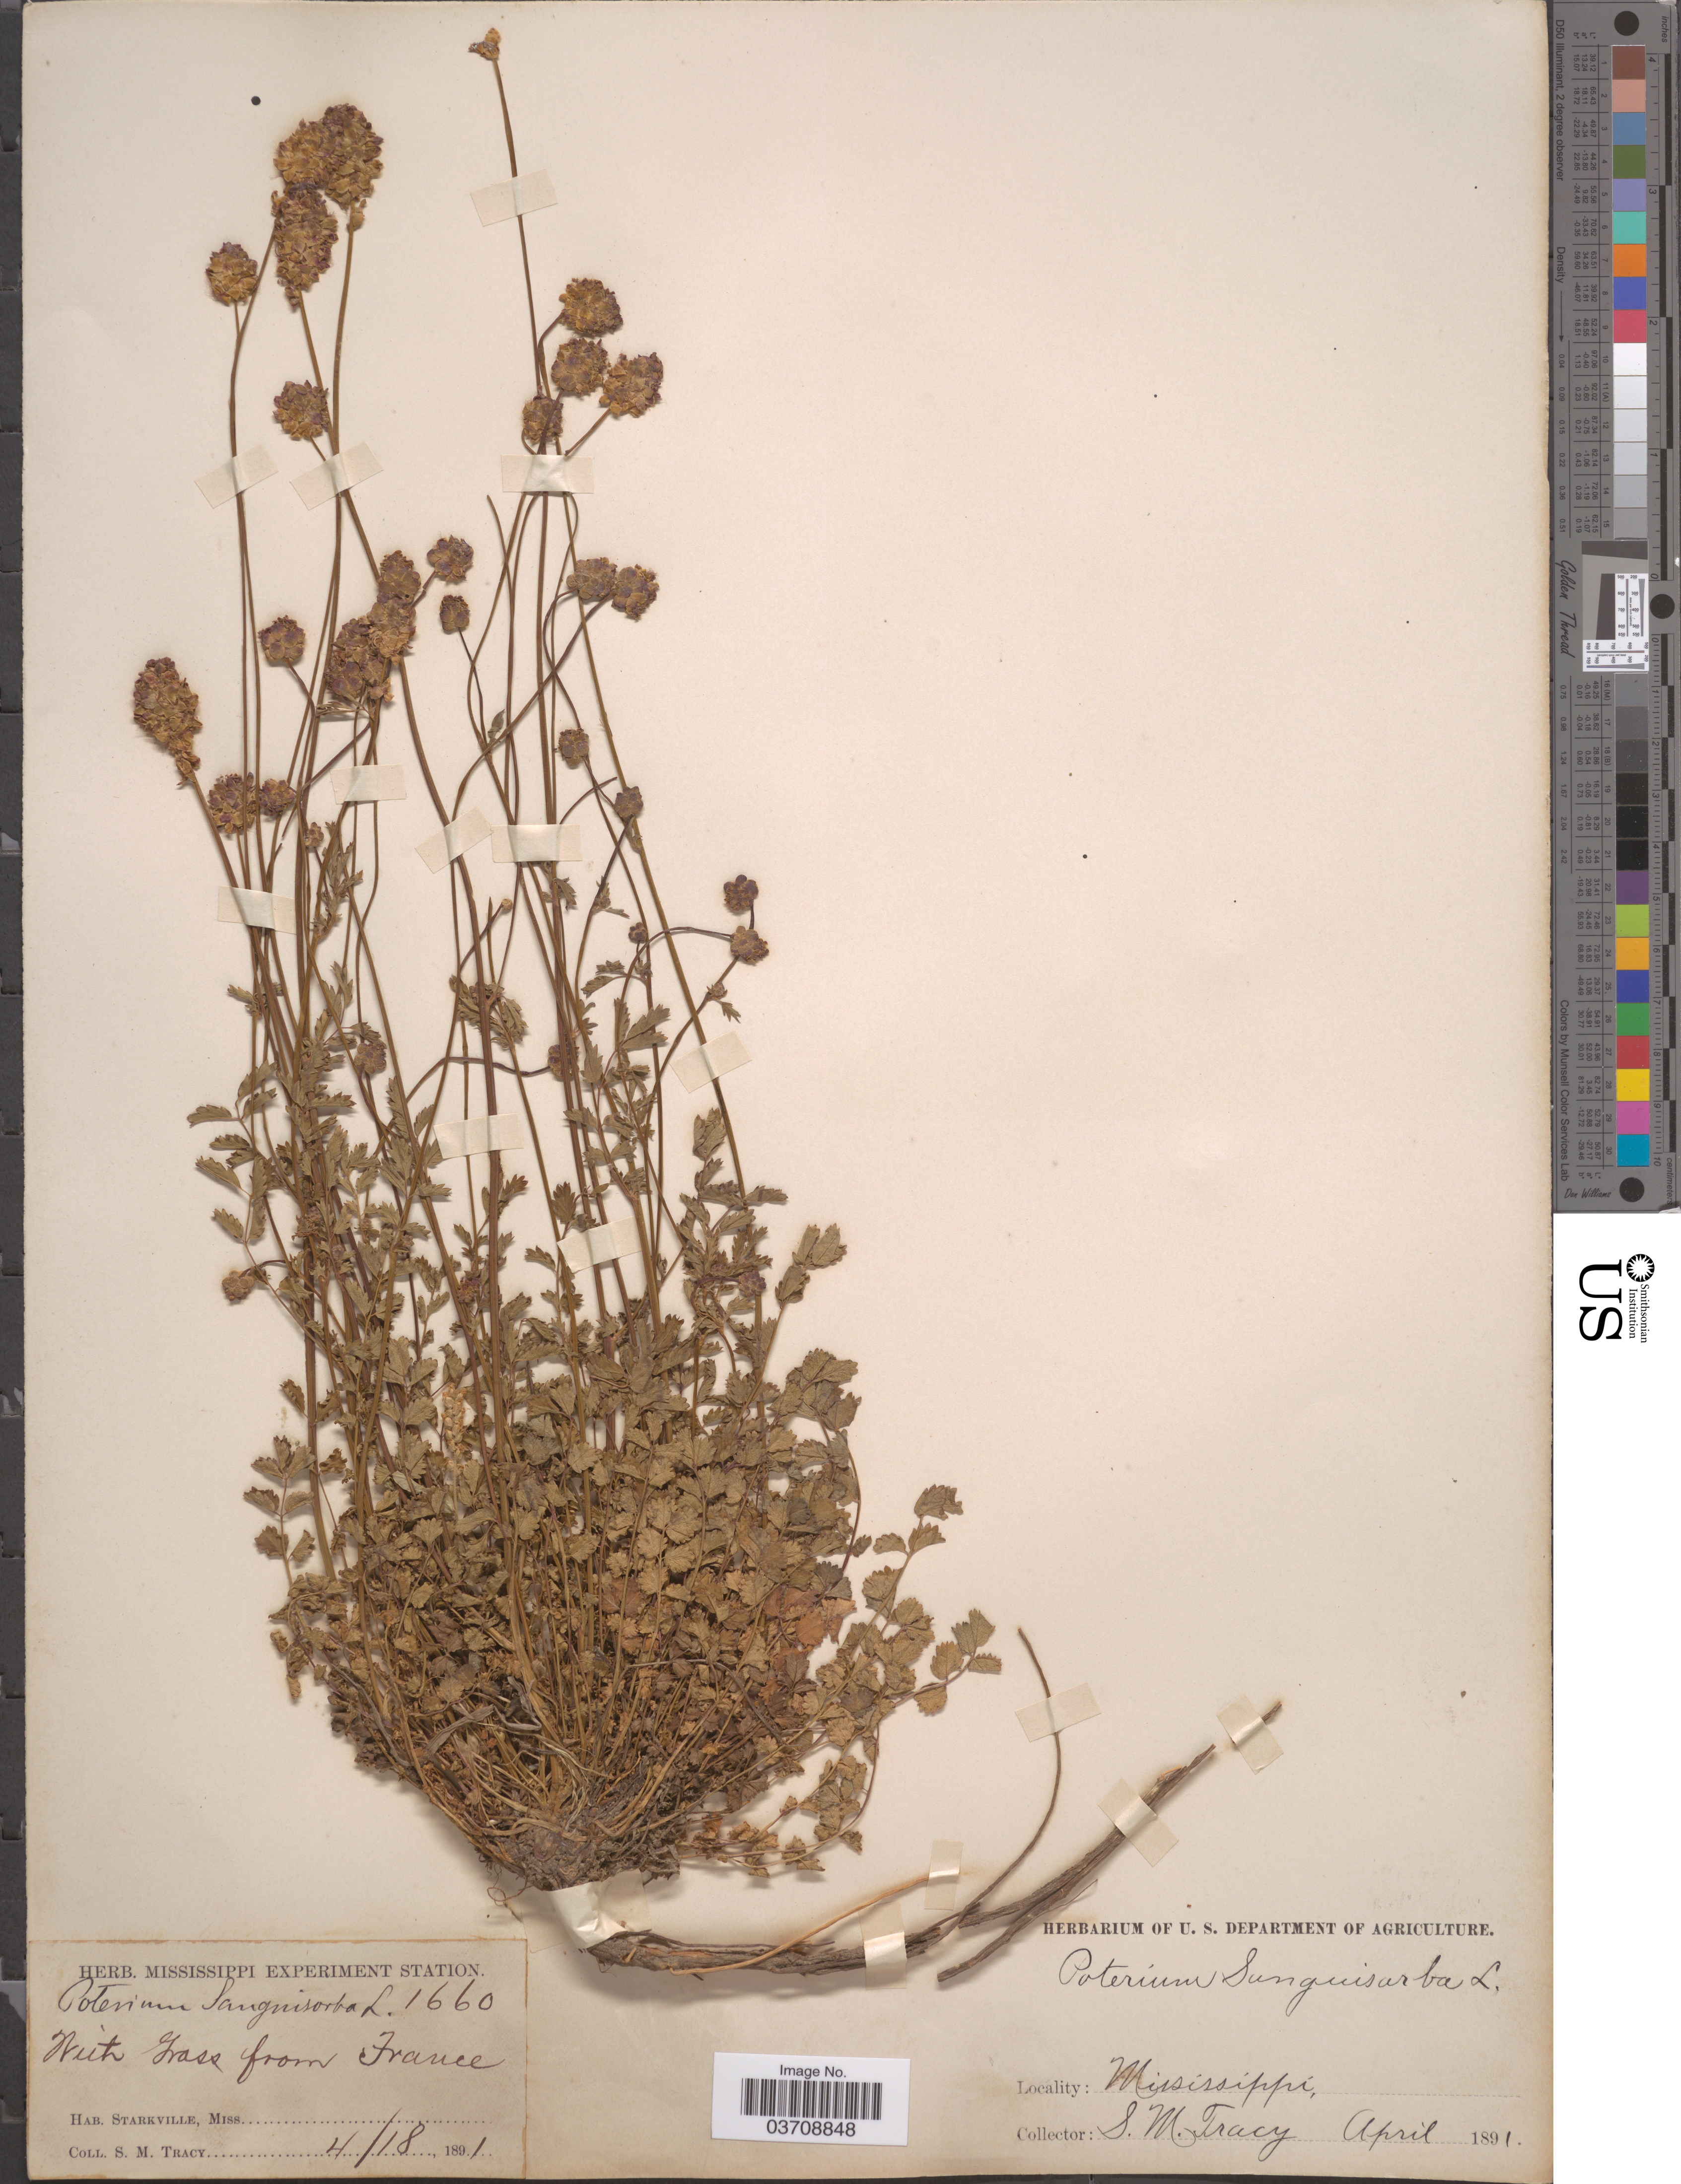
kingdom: Plantae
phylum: Tracheophyta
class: Magnoliopsida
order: Rosales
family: Rosaceae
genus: Sanguisorba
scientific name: Sanguisorba minor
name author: Scop.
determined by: Strong, Mark T., (BOT), Smithsonian Institution - National Museum of Natural History (UNITED STATES)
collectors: S. M. Tracy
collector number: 1660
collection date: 1891-04-18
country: United States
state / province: Mississippi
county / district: Oktibbeha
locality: Starkville.